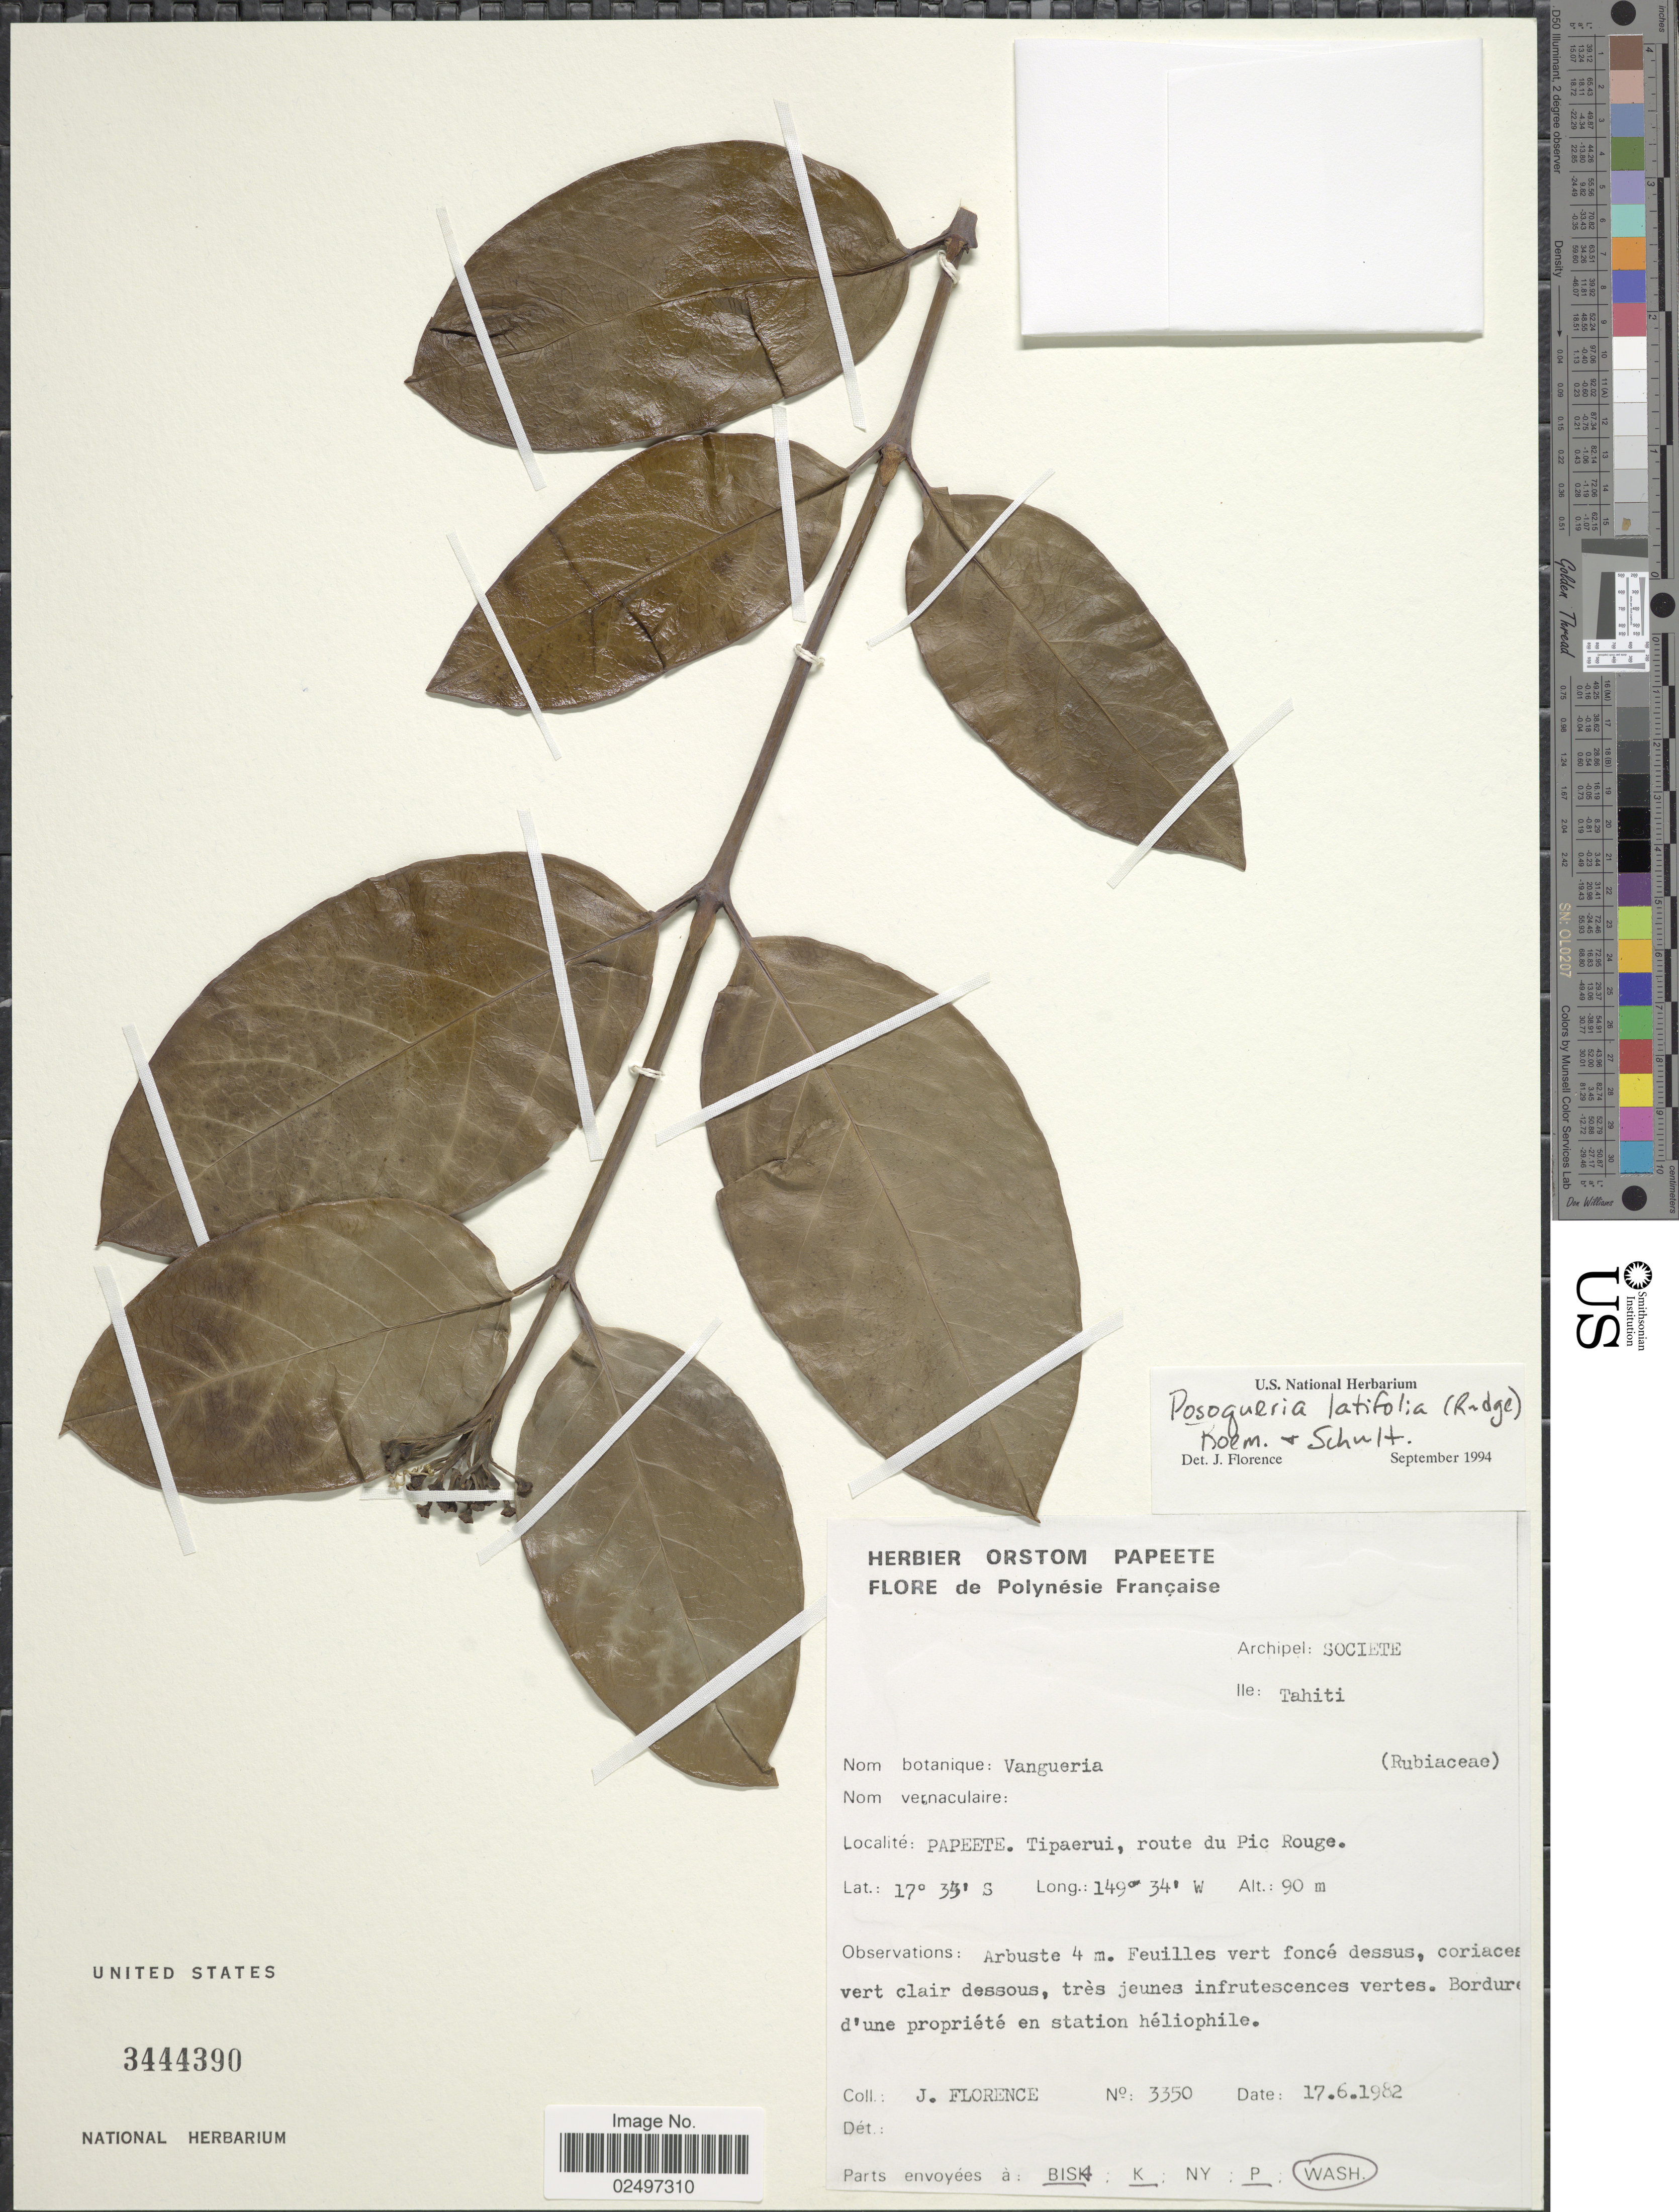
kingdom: Plantae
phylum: Tracheophyta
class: Magnoliopsida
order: Gentianales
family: Rubiaceae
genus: Posoqueria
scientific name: Posoqueria latifolia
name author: (Rudge) Roem. & Schult.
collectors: J. Florence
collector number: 3350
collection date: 1982-06-17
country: French Polynesia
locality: Archipel: Societe, Ile: Tahiti, Papeete, Tipaerui, route du Pic Rouge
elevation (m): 90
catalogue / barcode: US 3444390